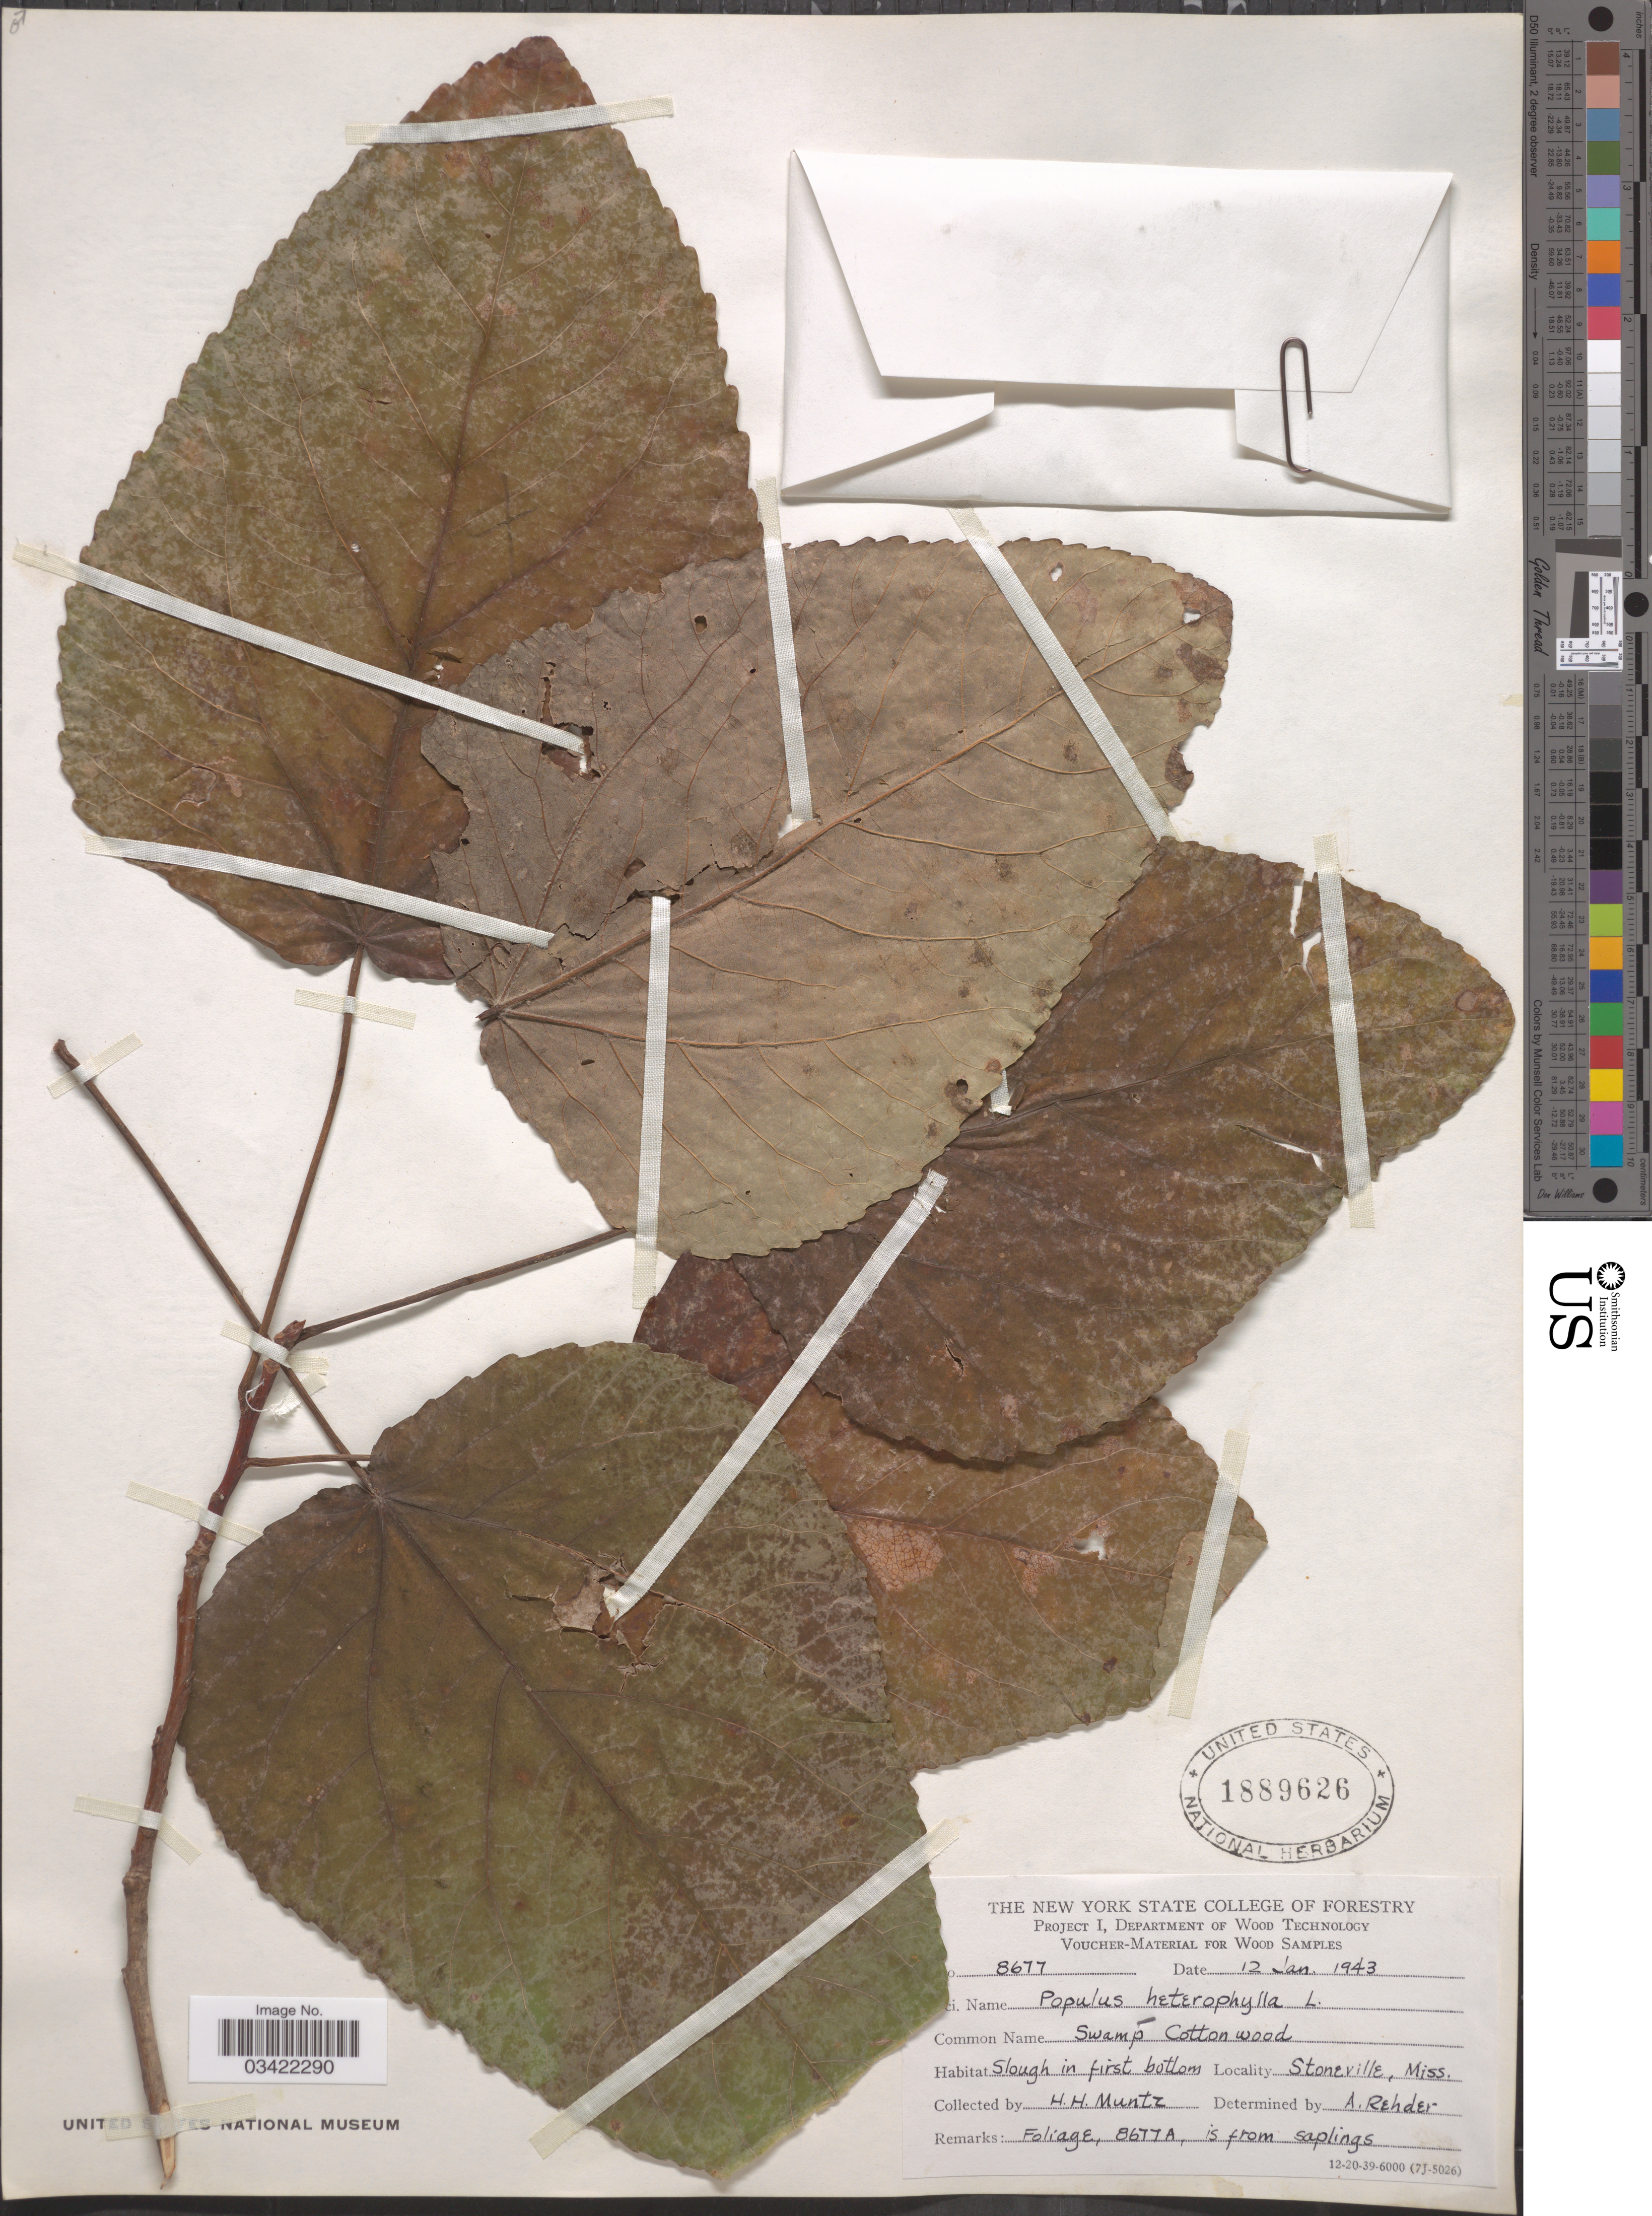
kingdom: Plantae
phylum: Tracheophyta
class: Magnoliopsida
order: Malpighiales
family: Salicaceae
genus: Populus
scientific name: Populus heterophylla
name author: L.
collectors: H. Muntz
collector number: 8677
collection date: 1943-01-12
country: United States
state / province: Mississippi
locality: Stoneville.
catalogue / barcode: US 1889626